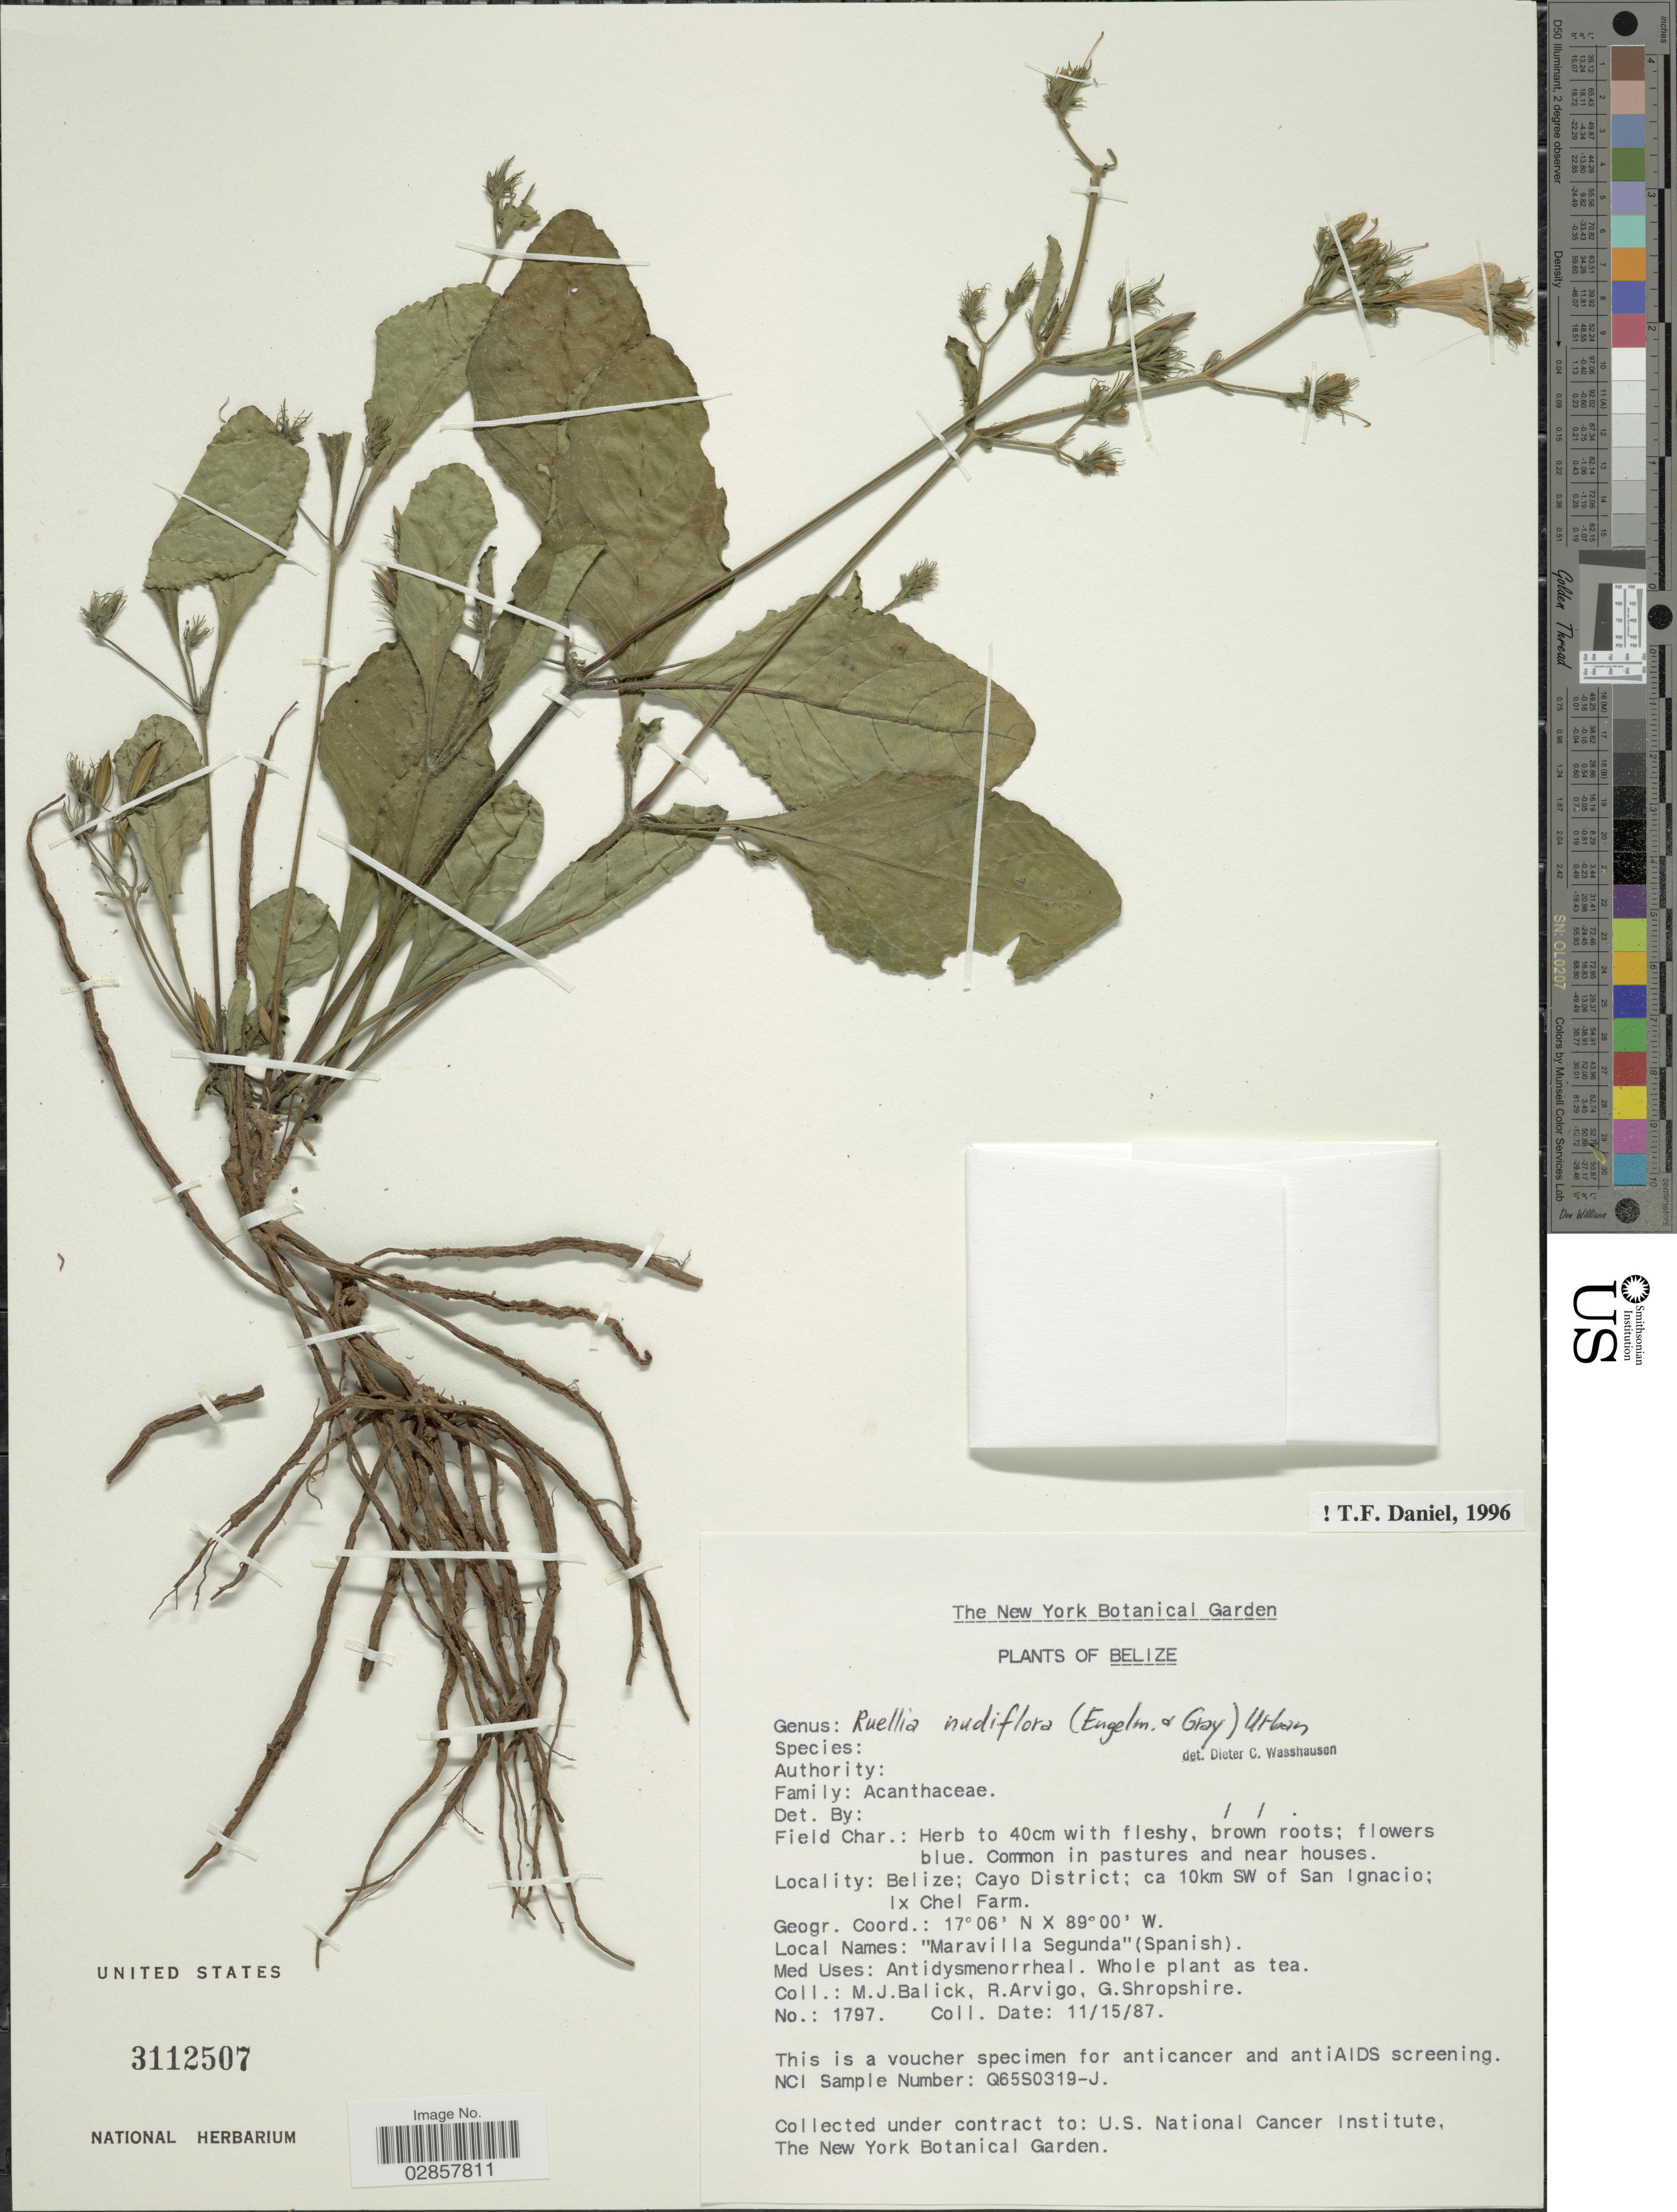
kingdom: Plantae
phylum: Tracheophyta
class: Magnoliopsida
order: Lamiales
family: Acanthaceae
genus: Ruellia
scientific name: Ruellia nudiflora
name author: (Engelm. & A. Gray) Urb.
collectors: M. J. Balick, R. Arvigo & G. Shropshire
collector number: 1797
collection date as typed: Transcribed d/m/y: 15/11/87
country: Belize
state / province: Cayo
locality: Cayo District; ca 10km SW of San Ignacio; Ix Chel Farm.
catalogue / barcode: US 3112507